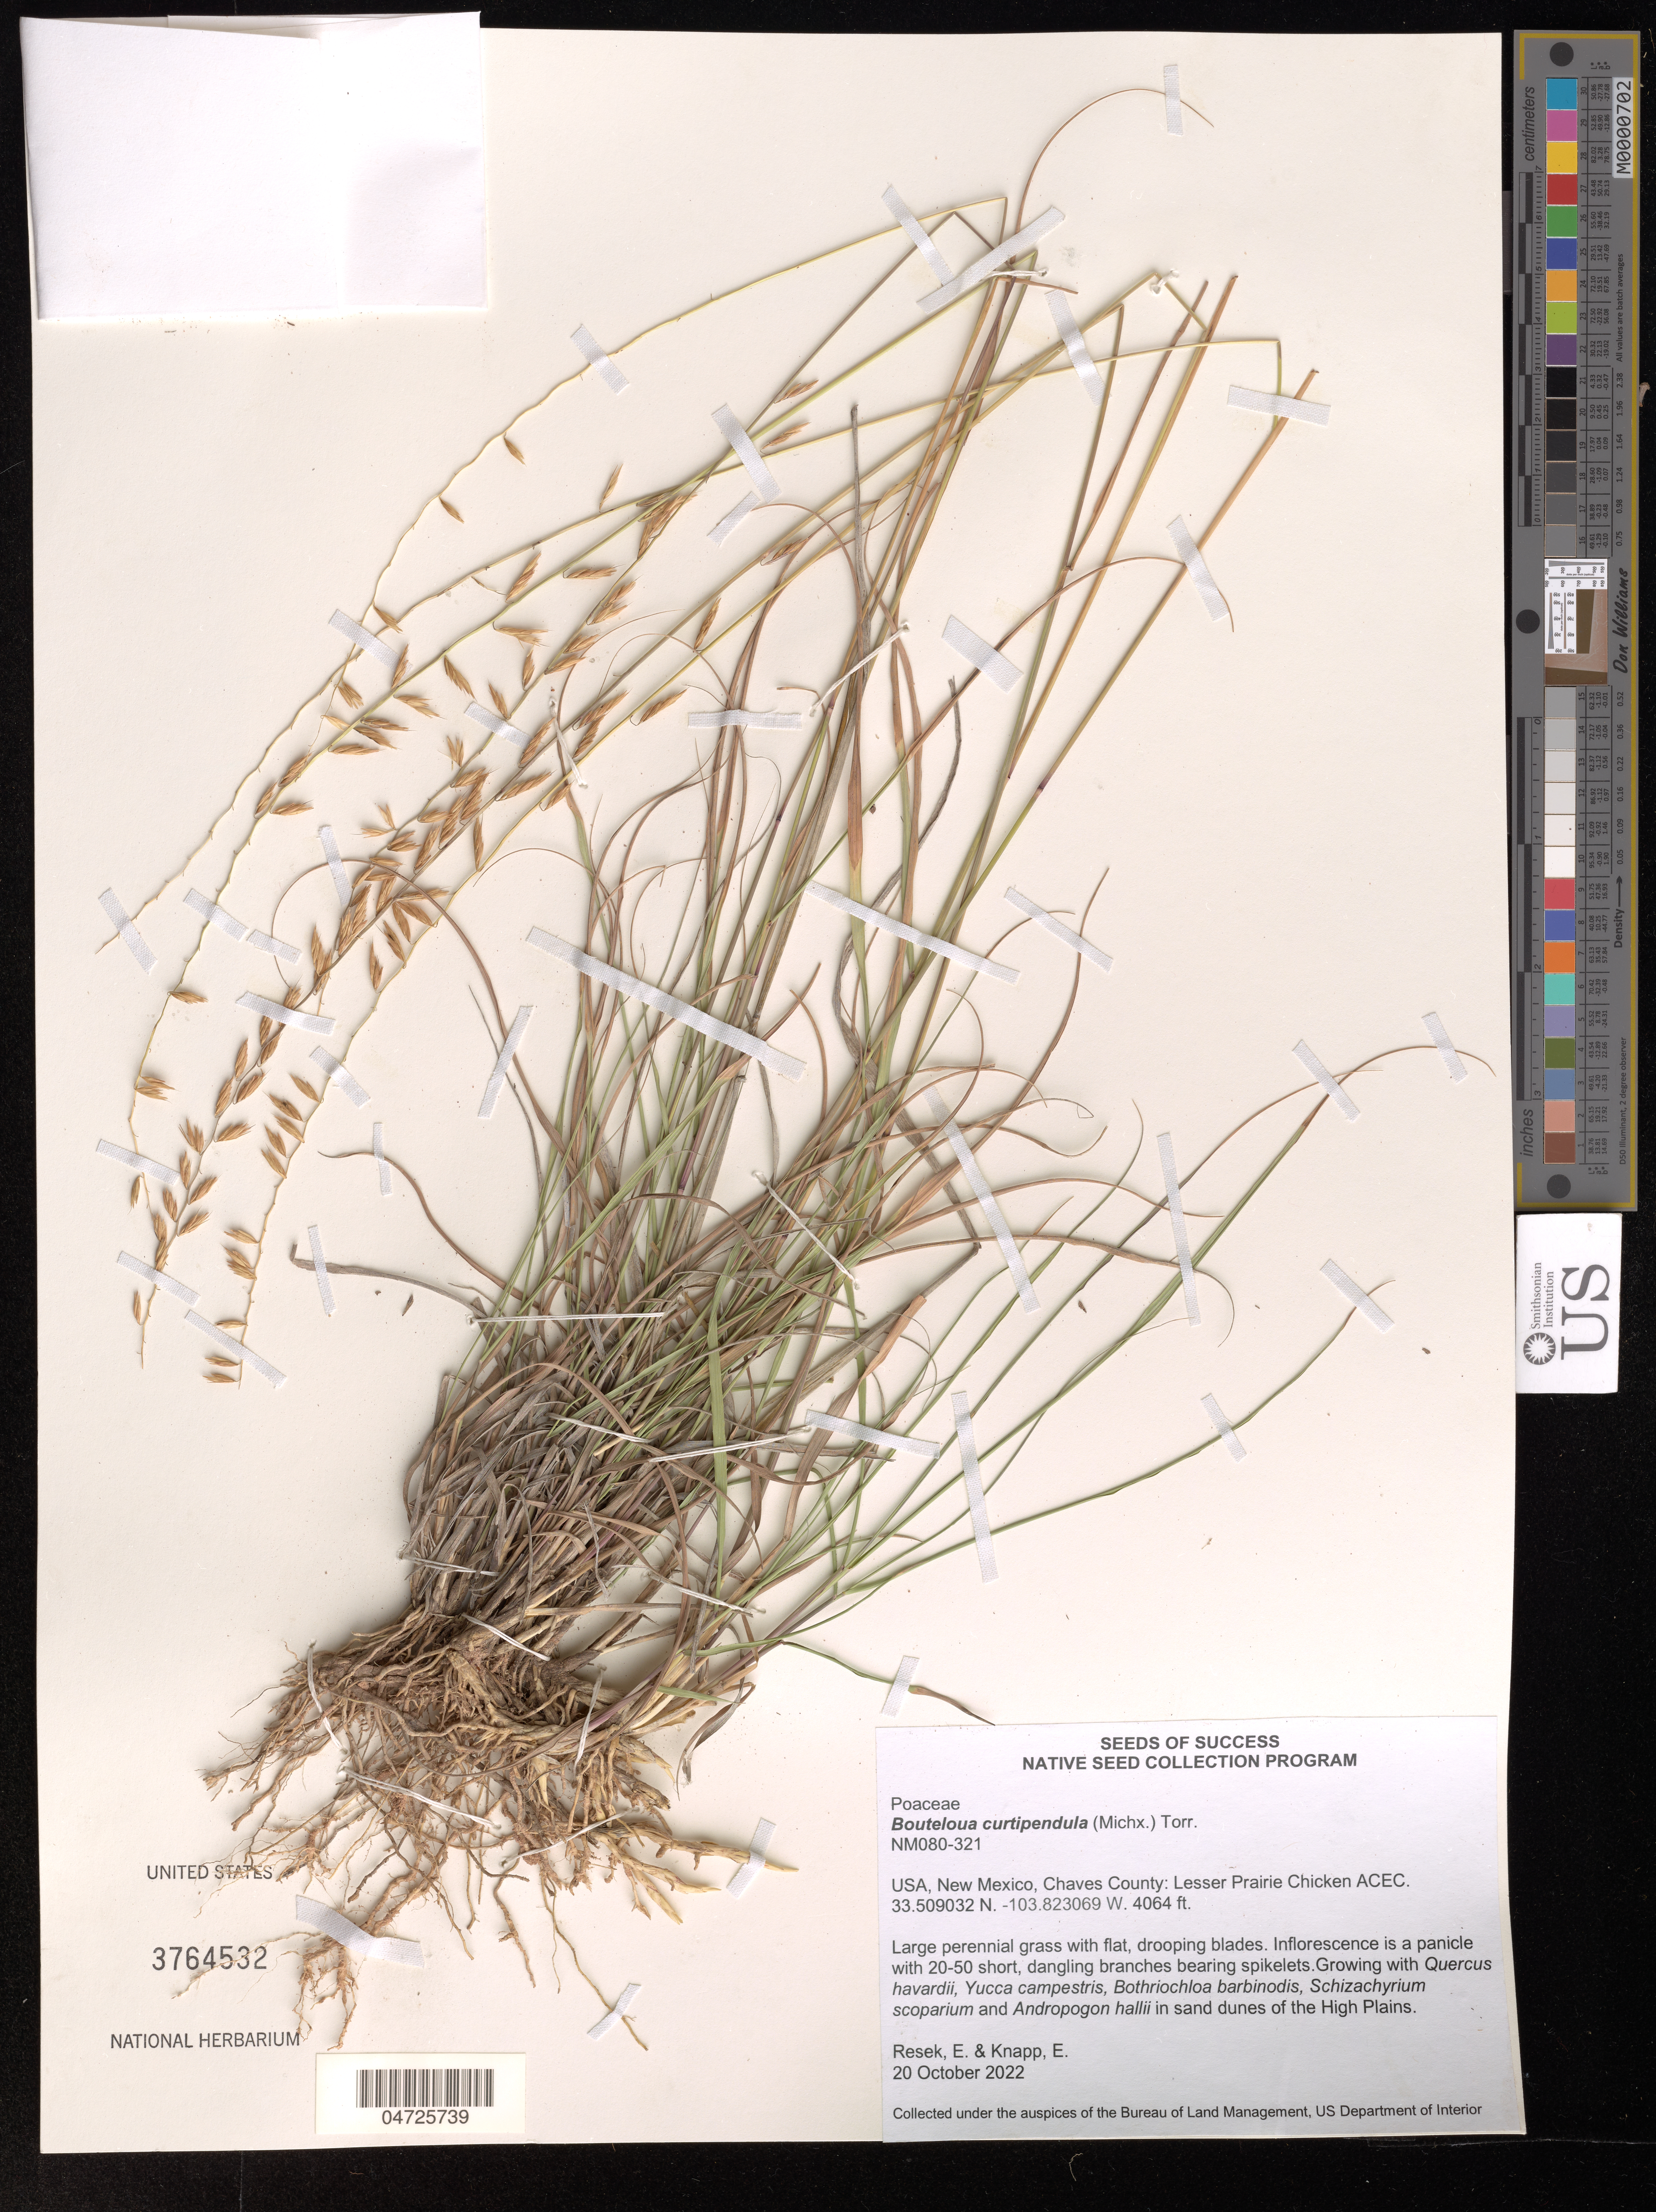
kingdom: Plantae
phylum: Tracheophyta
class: Liliopsida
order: Poales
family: Poaceae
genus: Bouteloua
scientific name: Bouteloua curtipendula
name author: (Michx.) Torr.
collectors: E. Resek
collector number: NM080-321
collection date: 2022-10-20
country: United States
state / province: New Mexico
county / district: Chaves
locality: Chaves County: Lesser Prairie Chicken ACEC.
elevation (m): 1239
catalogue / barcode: US 3764532